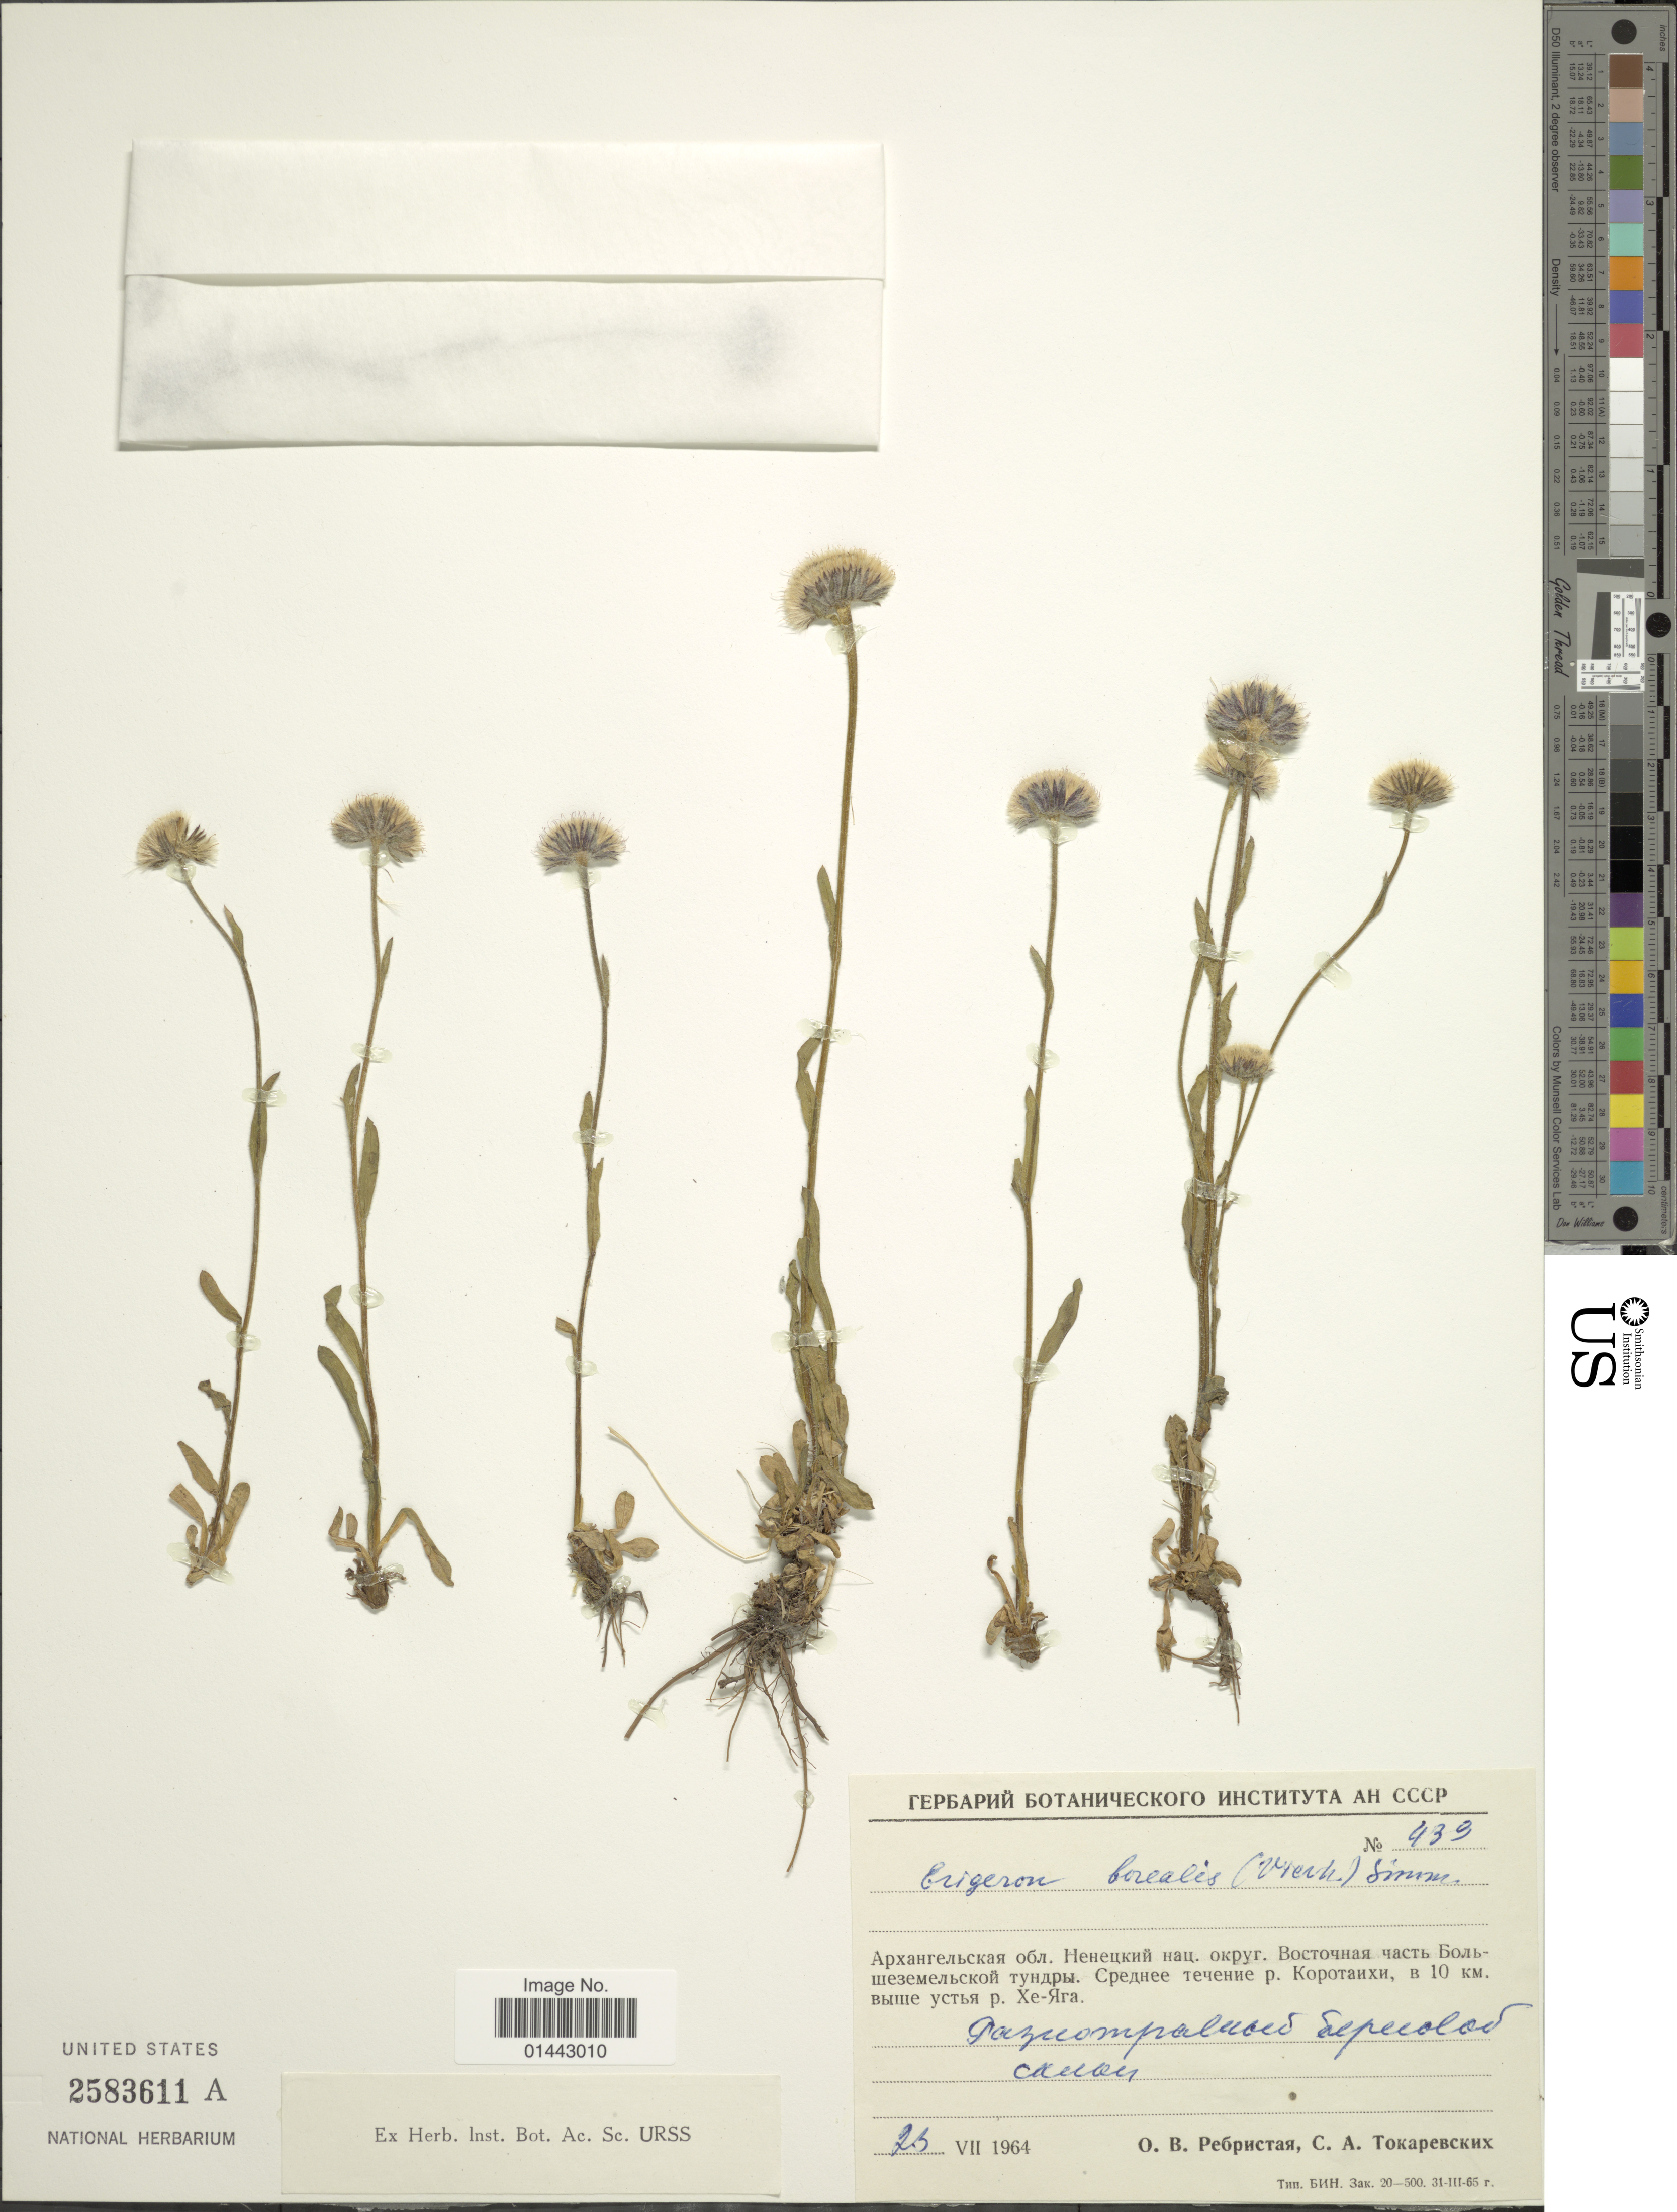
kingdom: Plantae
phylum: Tracheophyta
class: Magnoliopsida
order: Asterales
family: Asteraceae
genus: Erigeron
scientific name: Erigeron borealis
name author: (Vierh.) Simmons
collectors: O. Rebristaya & S. Tokarevskikh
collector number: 433*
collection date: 1964-07-23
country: Russian Federation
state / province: Arkhangelsk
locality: Nenets Autonomous Okrug, river Korotaikha, 10 km above mouth of river Khe-Yaga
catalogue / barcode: US 2583611A